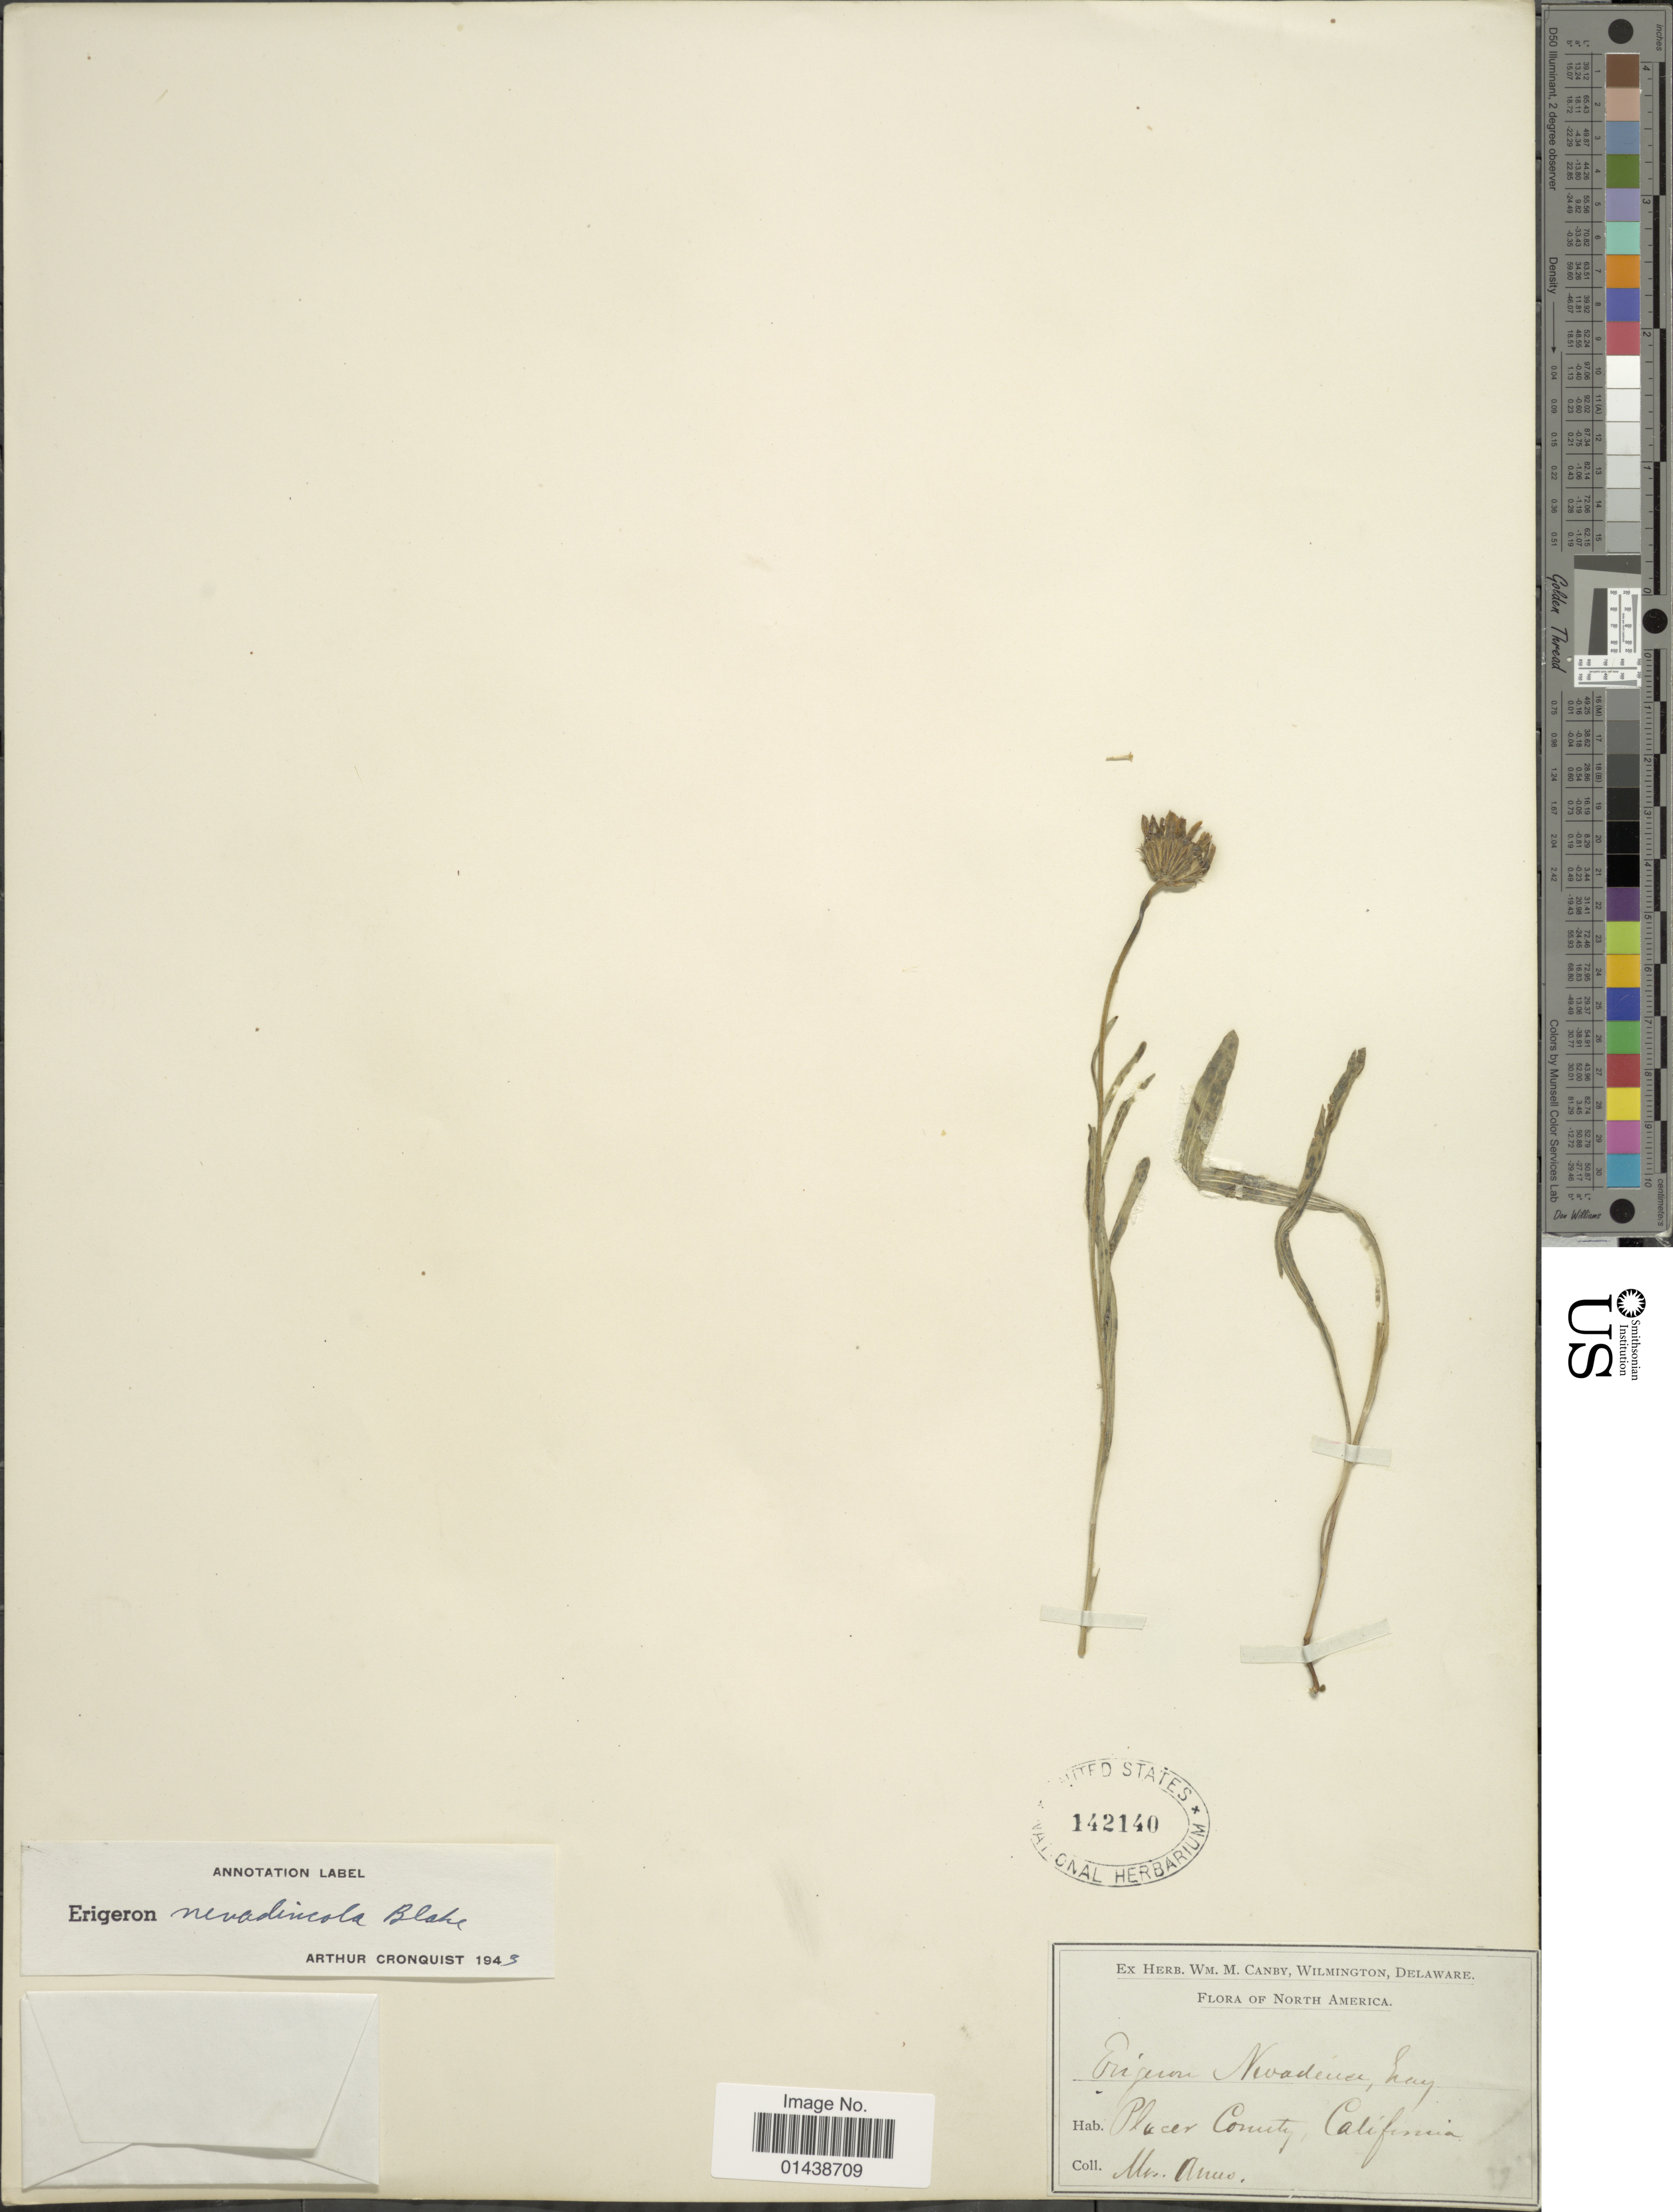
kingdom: Plantae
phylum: Tracheophyta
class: Magnoliopsida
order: Asterales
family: Asteraceae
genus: Erigeron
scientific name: Erigeron nevadincola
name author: S.F. Blake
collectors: O. Ames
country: United States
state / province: California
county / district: Placer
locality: Placer County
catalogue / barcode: US 142140